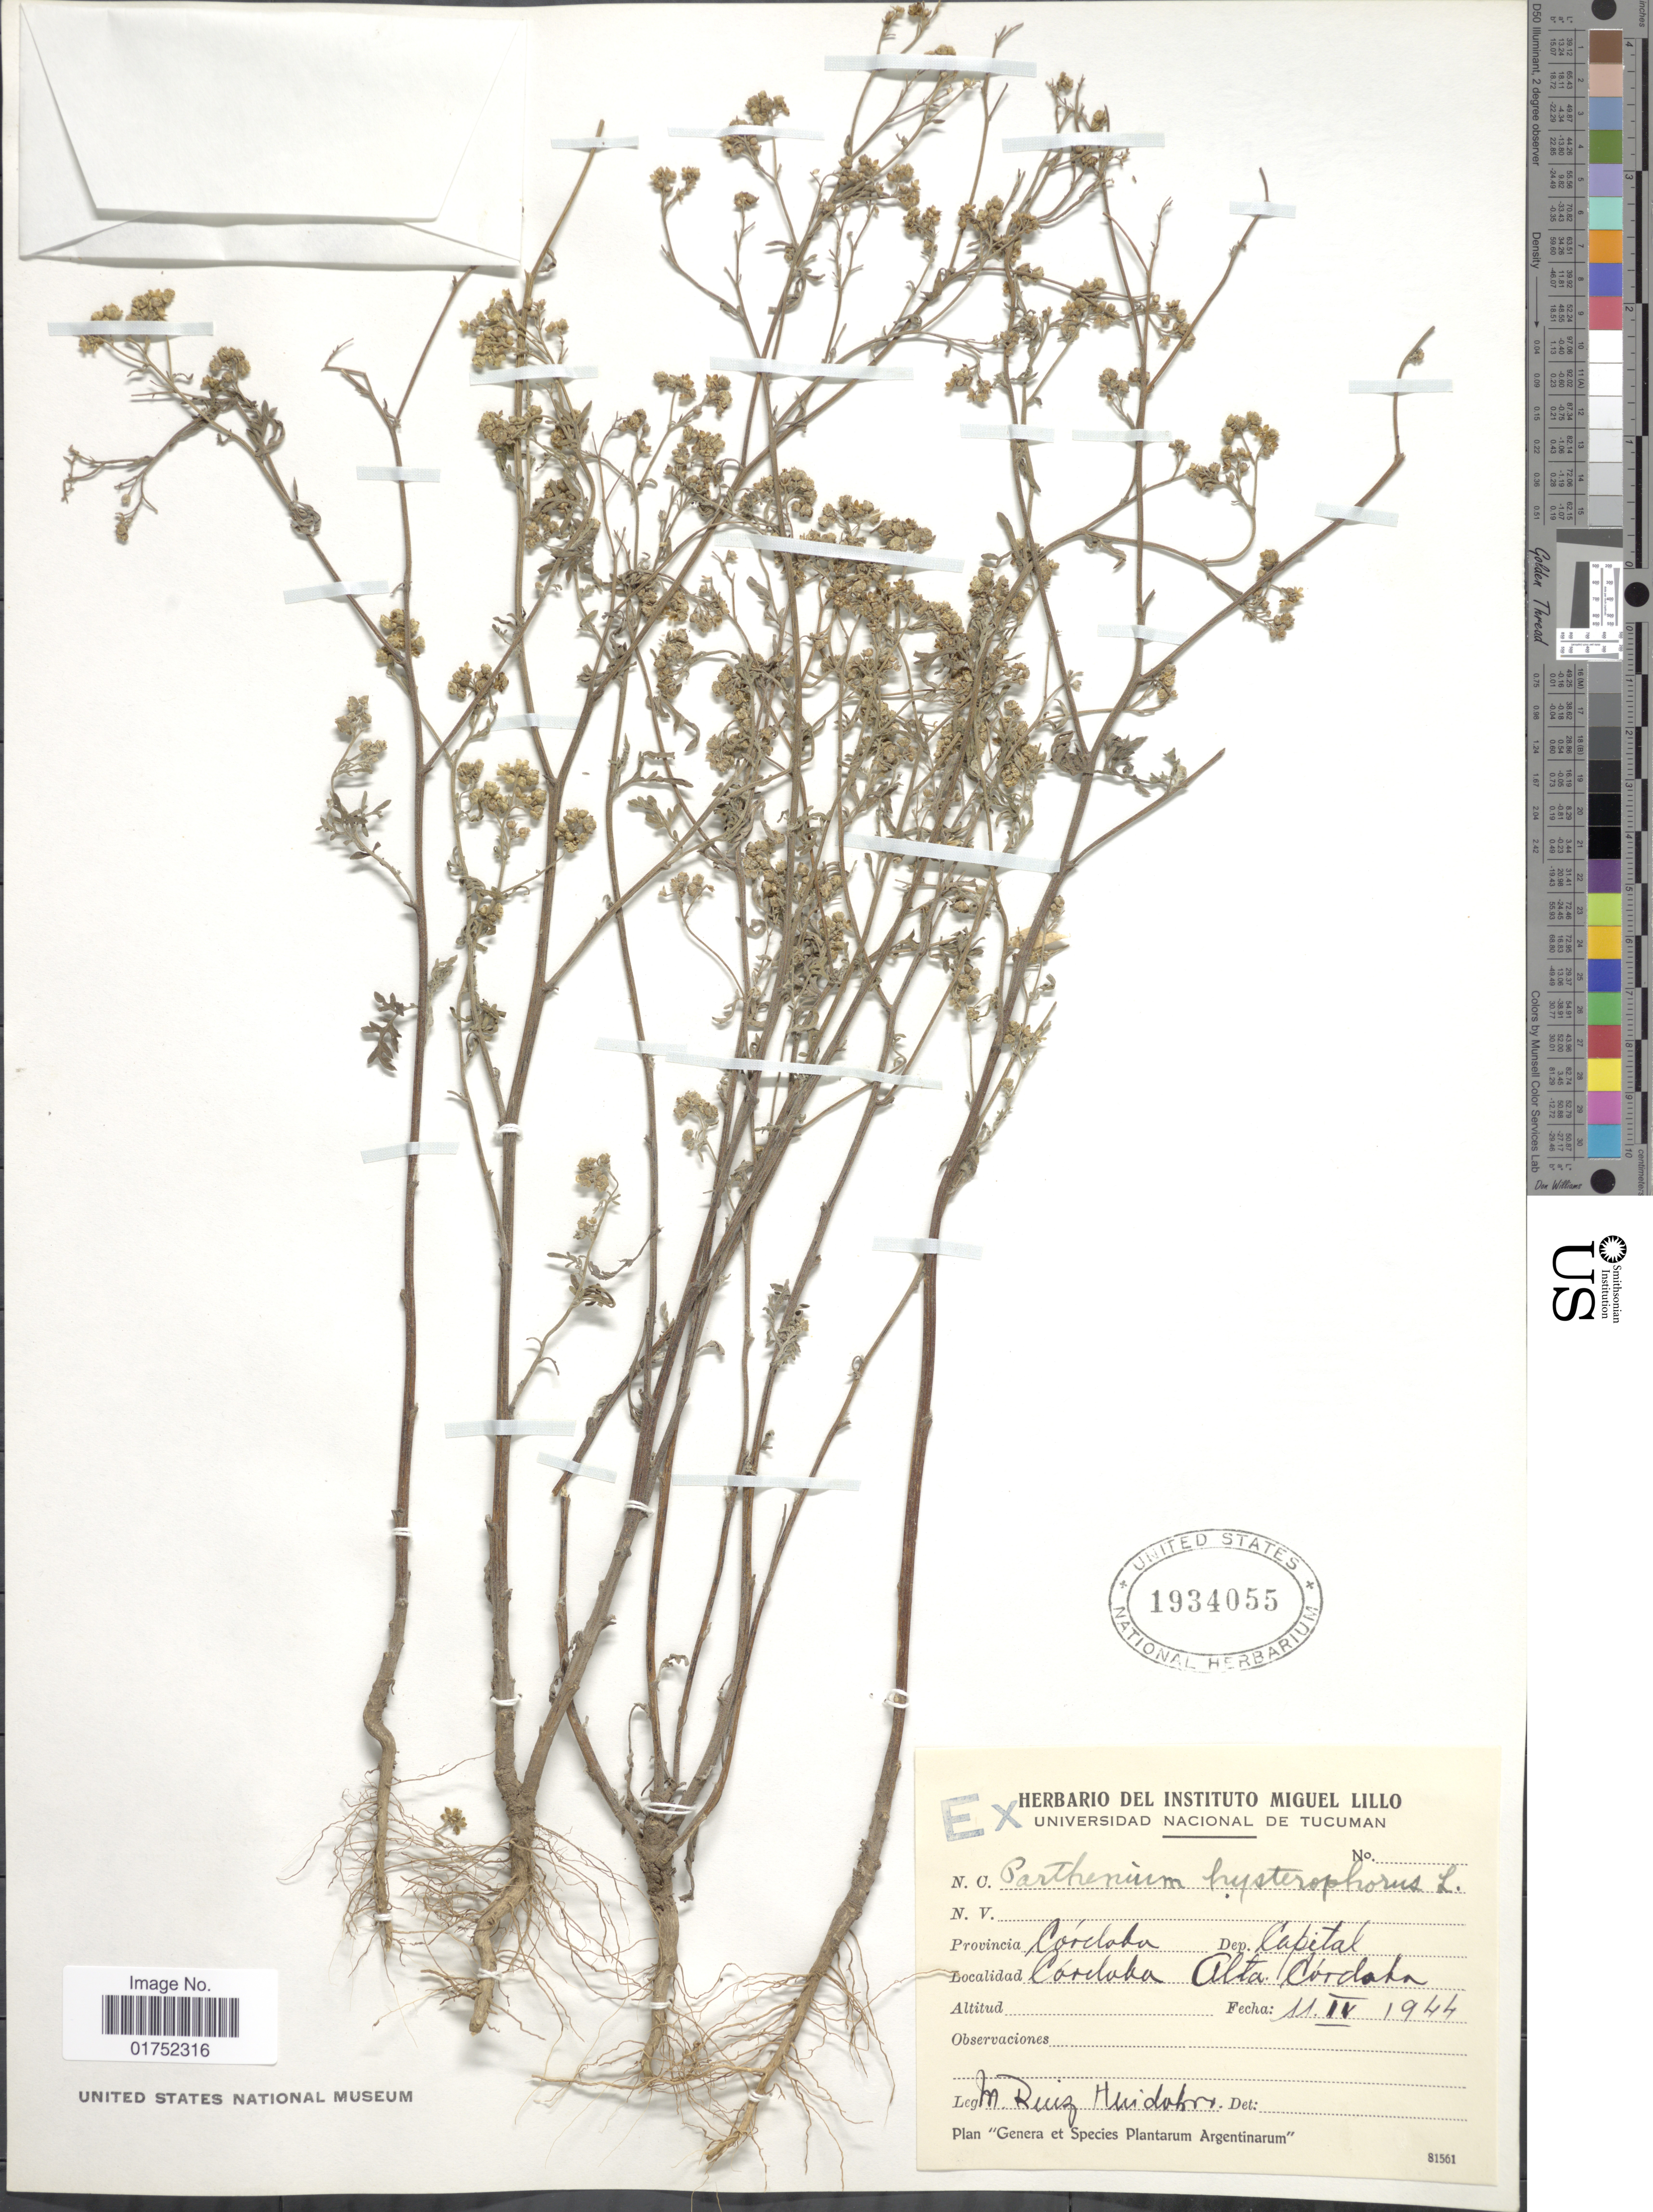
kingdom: Plantae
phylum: Tracheophyta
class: Magnoliopsida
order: Asterales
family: Asteraceae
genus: Parthenium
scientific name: Parthenium hysterophorus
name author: L.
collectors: M. Ruiz Huidobro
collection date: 1944-04-11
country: Colombia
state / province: Córdoba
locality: Dep. Capital, Cordoba, Alta Cordoba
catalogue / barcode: US 1934055